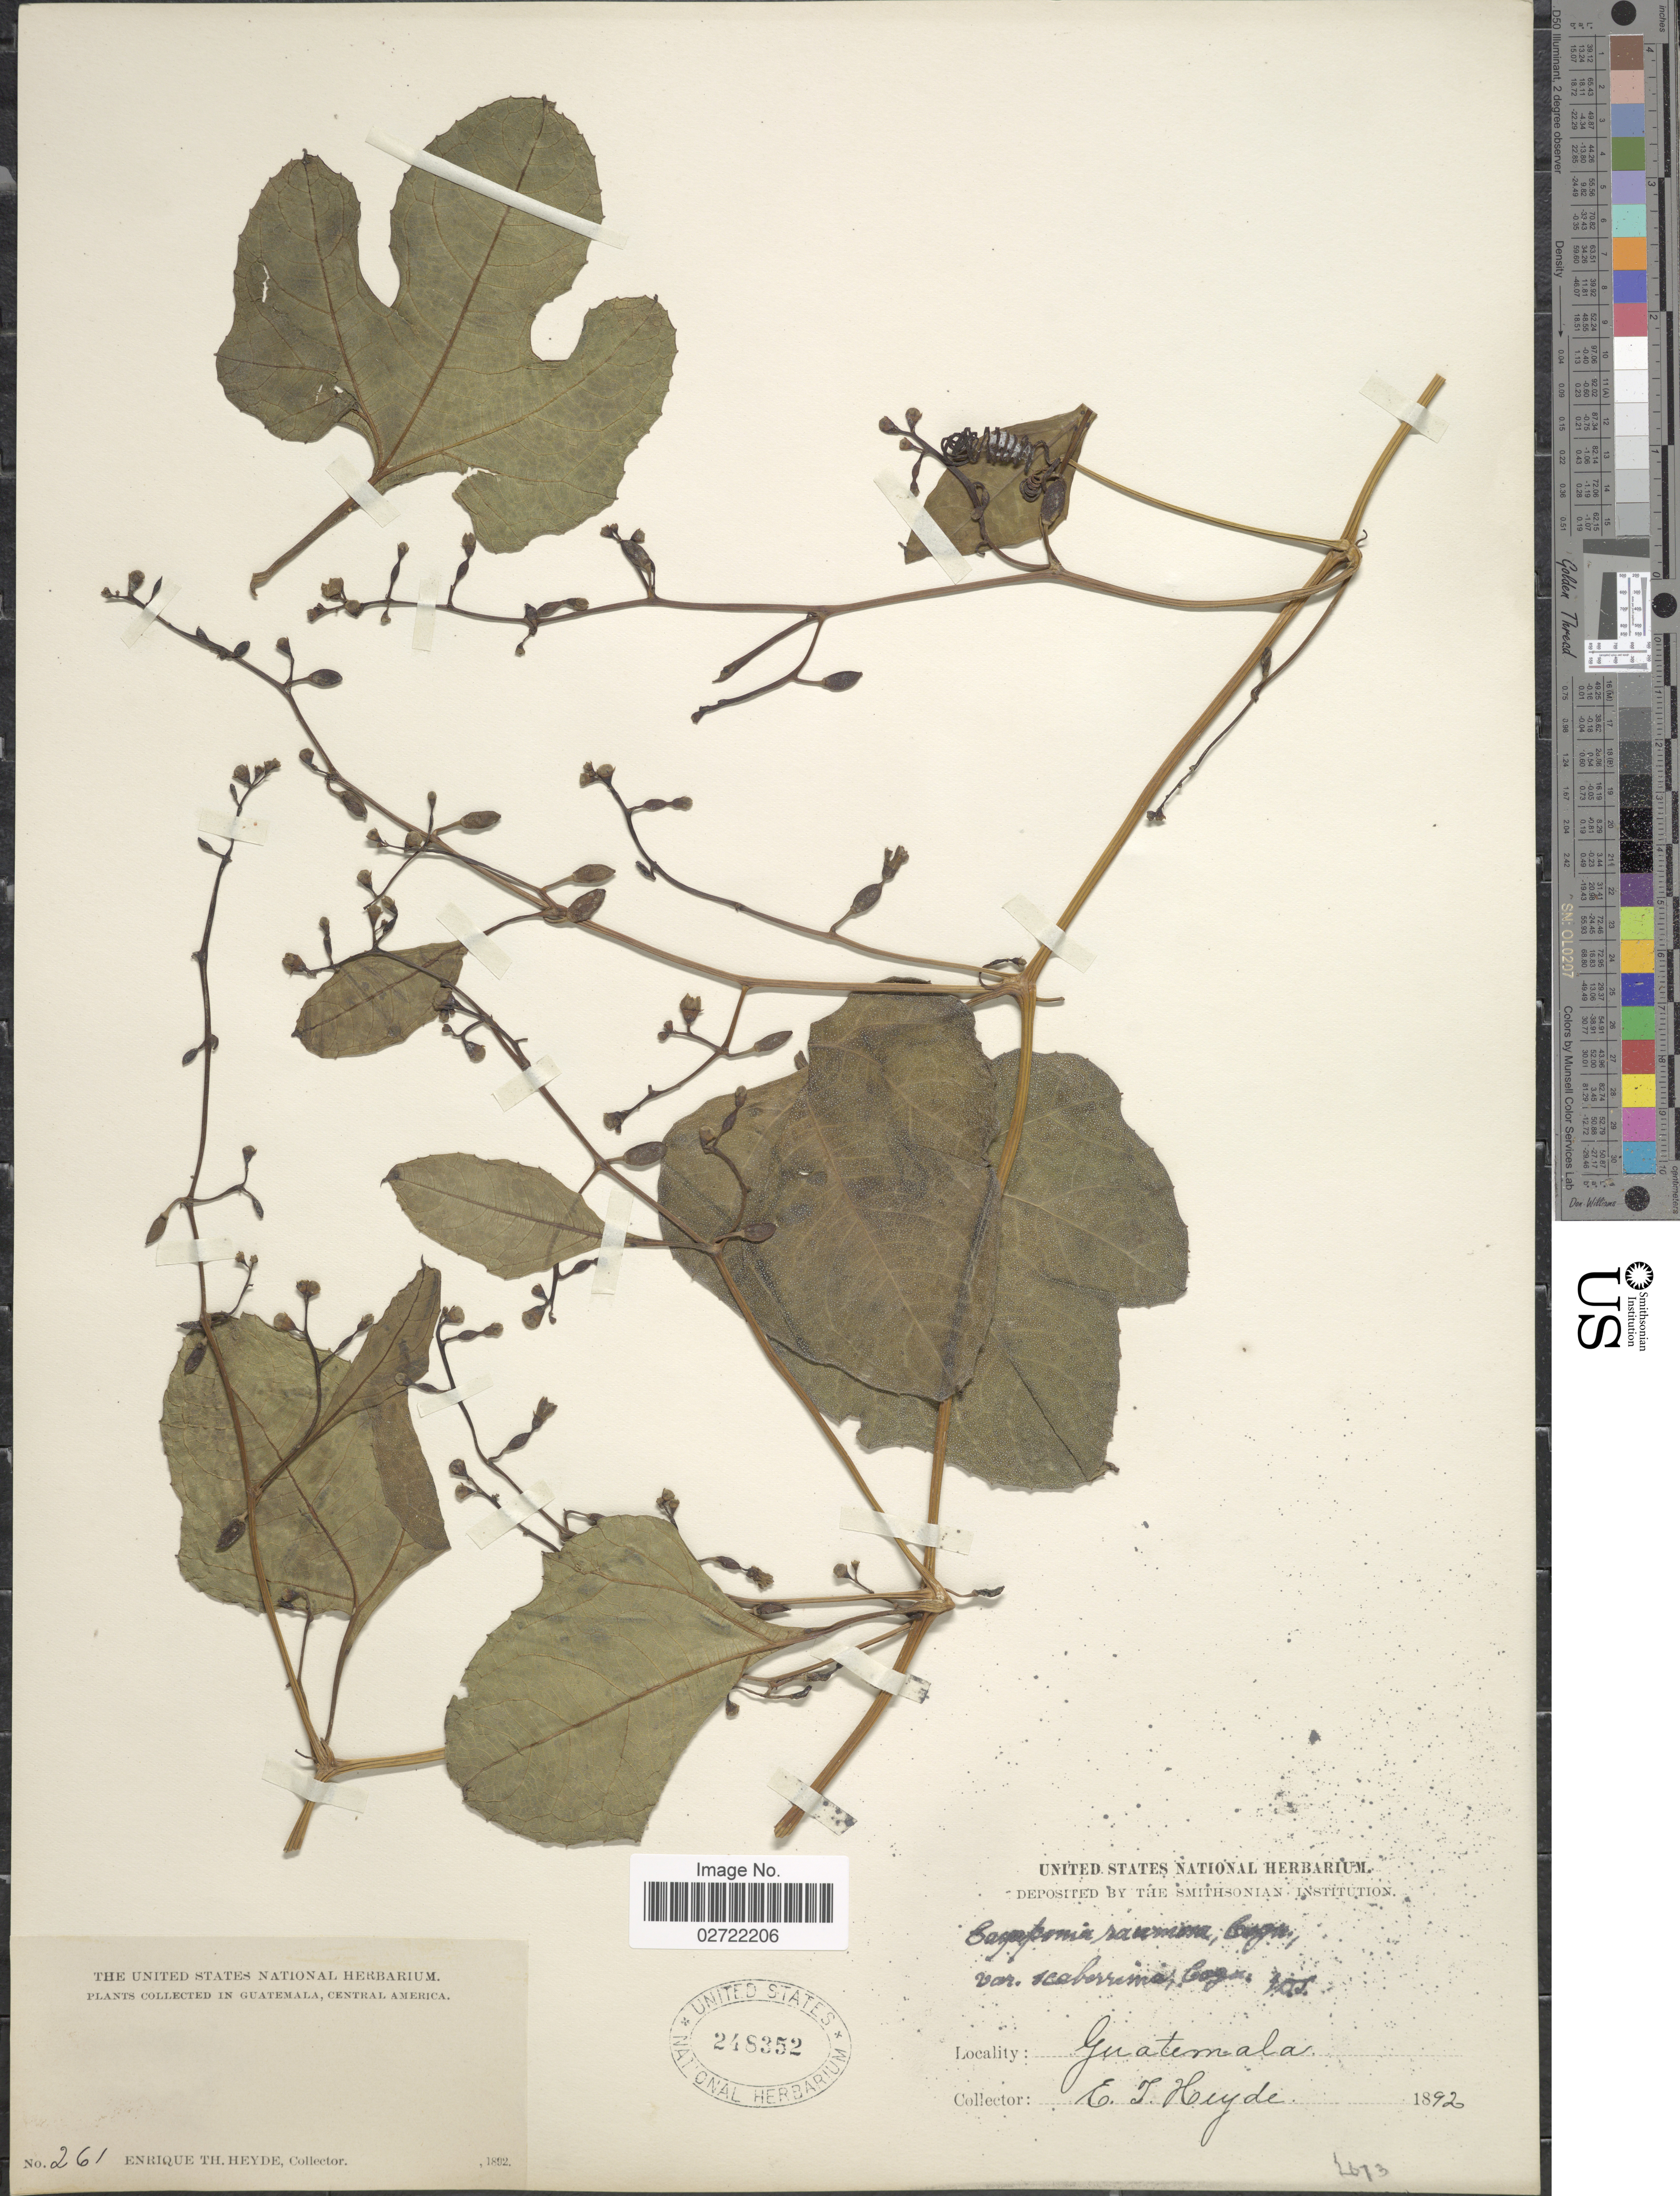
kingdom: Plantae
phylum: Tracheophyta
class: Magnoliopsida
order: Cucurbitales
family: Cucurbitaceae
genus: Cayaponia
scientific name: Cayaponia racemosa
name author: (Mill.) Cogn.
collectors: E. T. Heyde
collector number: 261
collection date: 1892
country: Guatemala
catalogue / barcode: US 248352